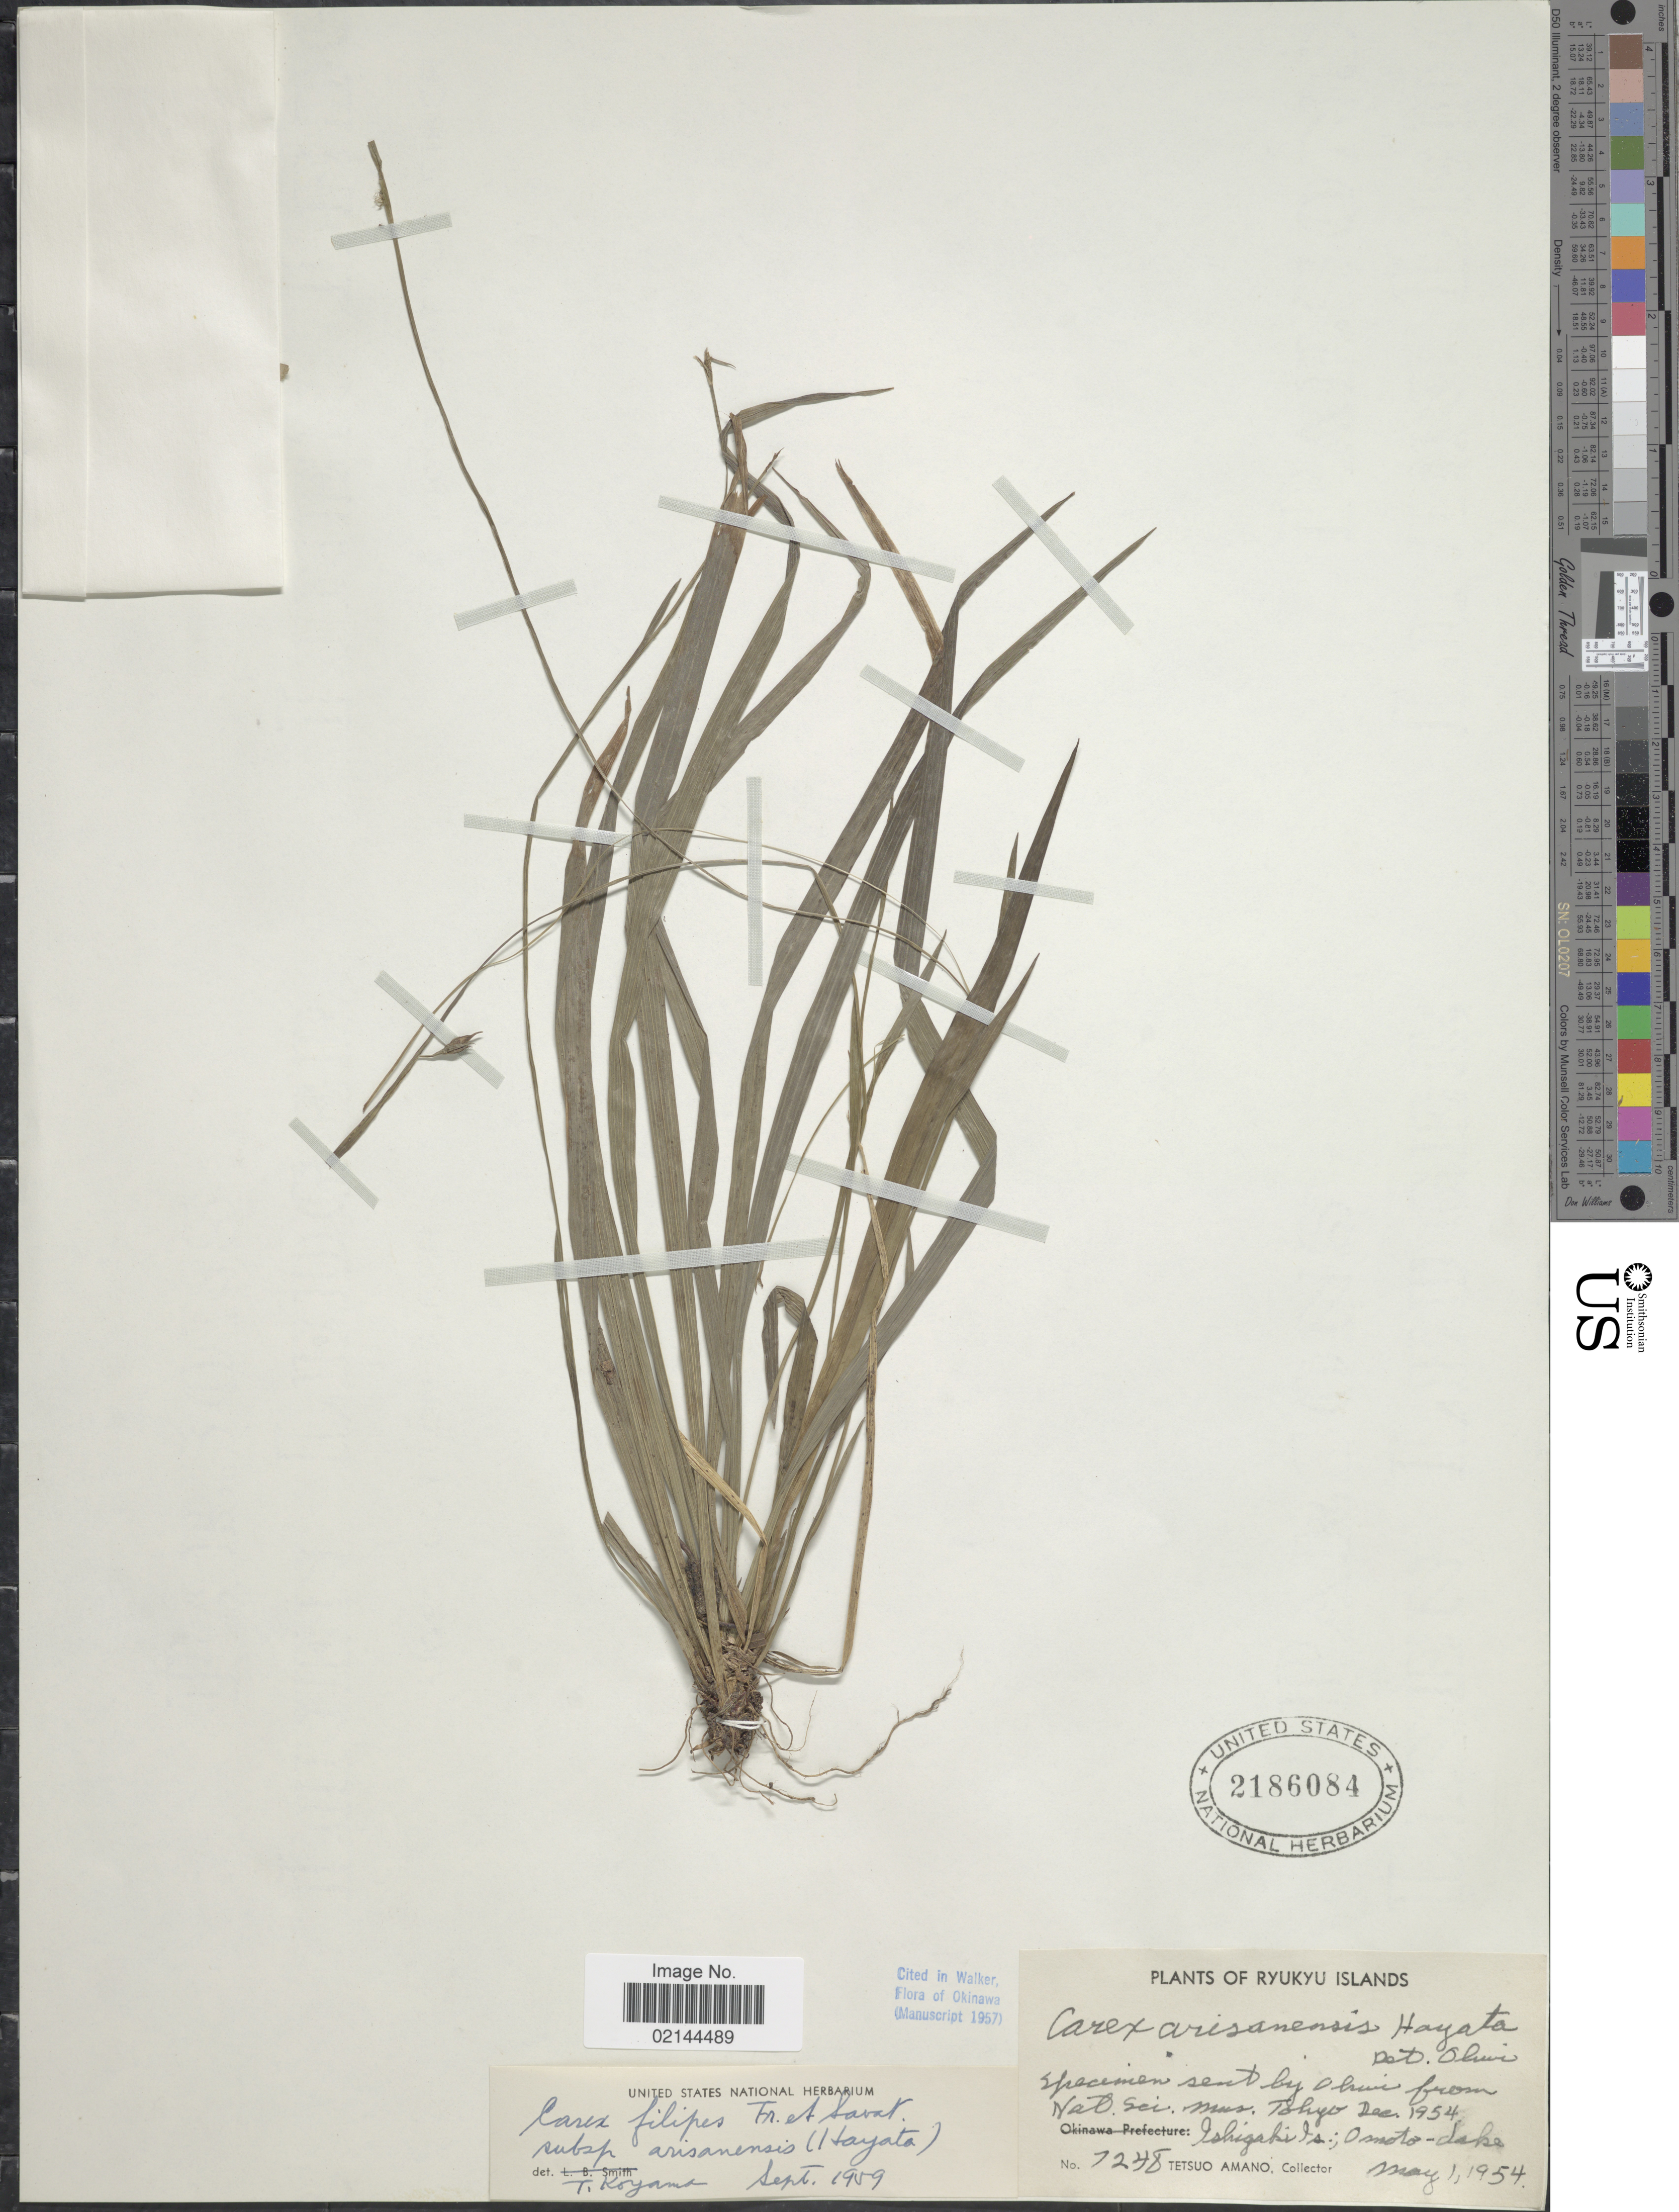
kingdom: Plantae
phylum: Tracheophyta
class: Liliopsida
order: Poales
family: Cyperaceae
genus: Carex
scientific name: Carex filipes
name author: Franch. & Sav.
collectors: T. Amano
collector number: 7248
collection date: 1954-05-01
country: Japan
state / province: Okinawa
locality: Ryukyu Islands. Ishigaki Is:, Omoto-dake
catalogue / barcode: US 2186084